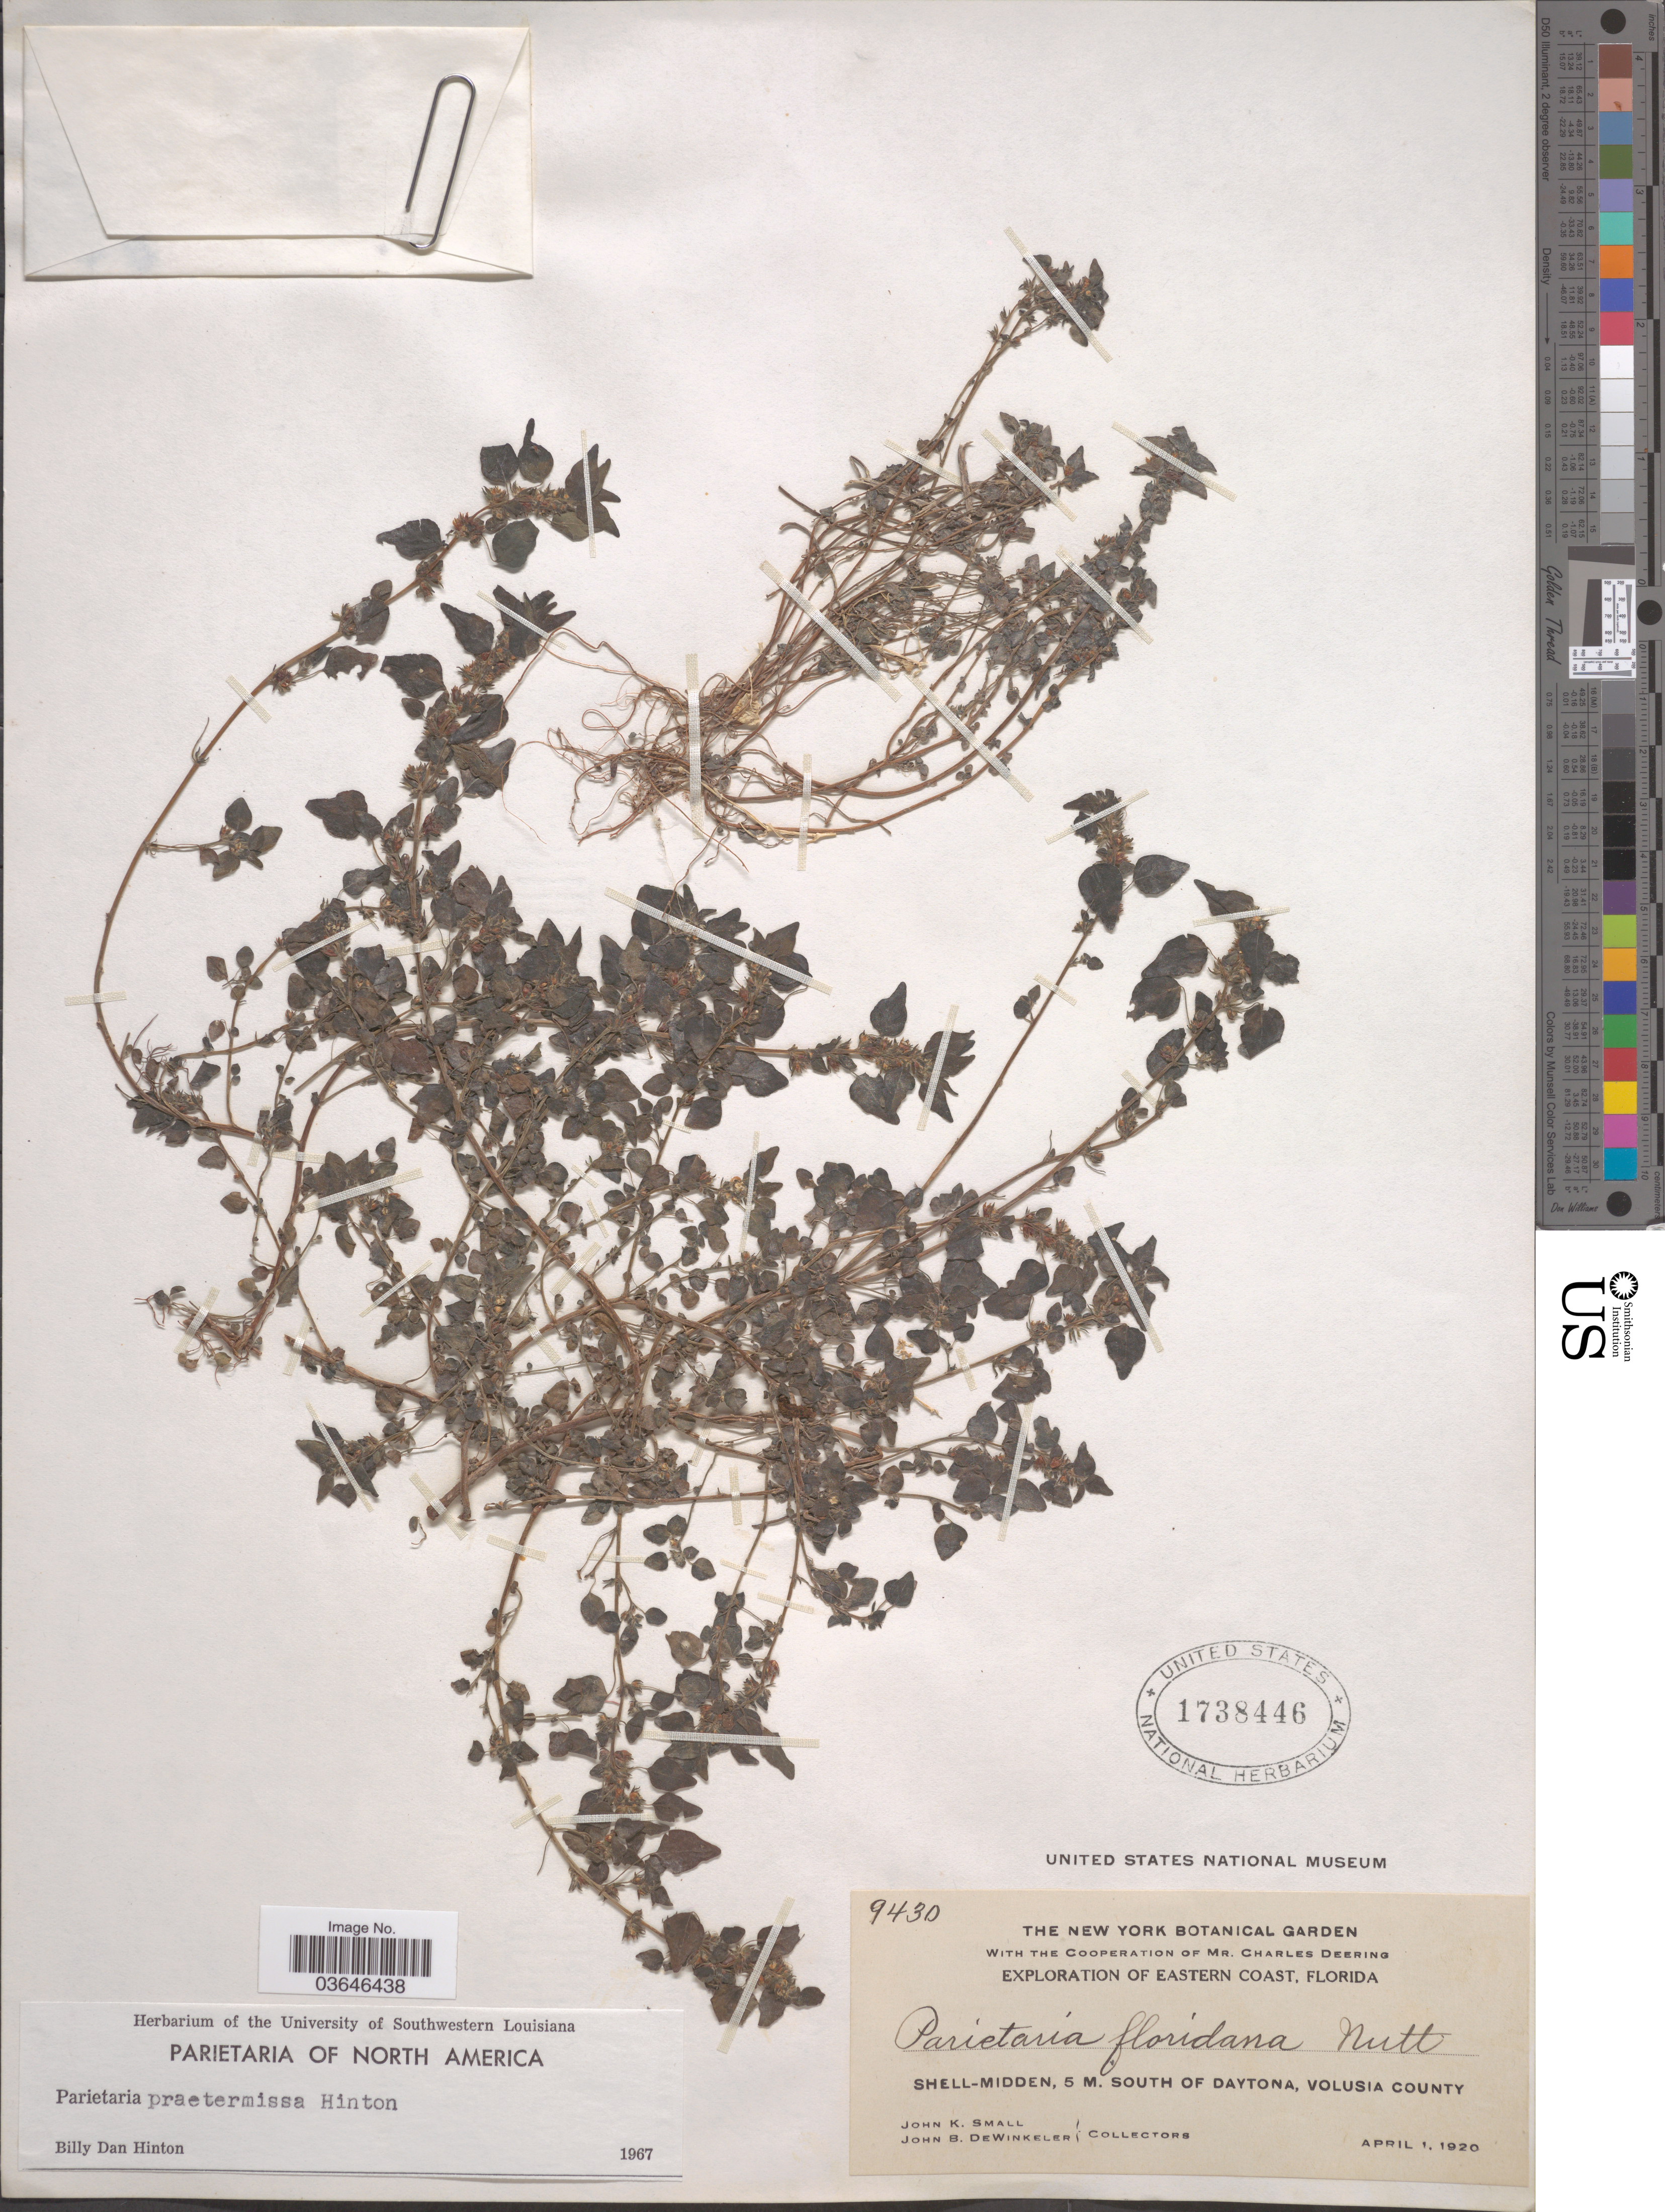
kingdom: Plantae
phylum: Tracheophyta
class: Magnoliopsida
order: Rosales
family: Urticaceae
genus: Parietaria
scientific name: Parietaria praetermissa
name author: Hinton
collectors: J. K. Small & J. B. Dewinkeler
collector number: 9430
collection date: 1920-04-01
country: United States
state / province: Florida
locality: Eastern Coast. Shell-midden, 5 m. south of Daytona, Volusia County.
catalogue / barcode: US 1738446